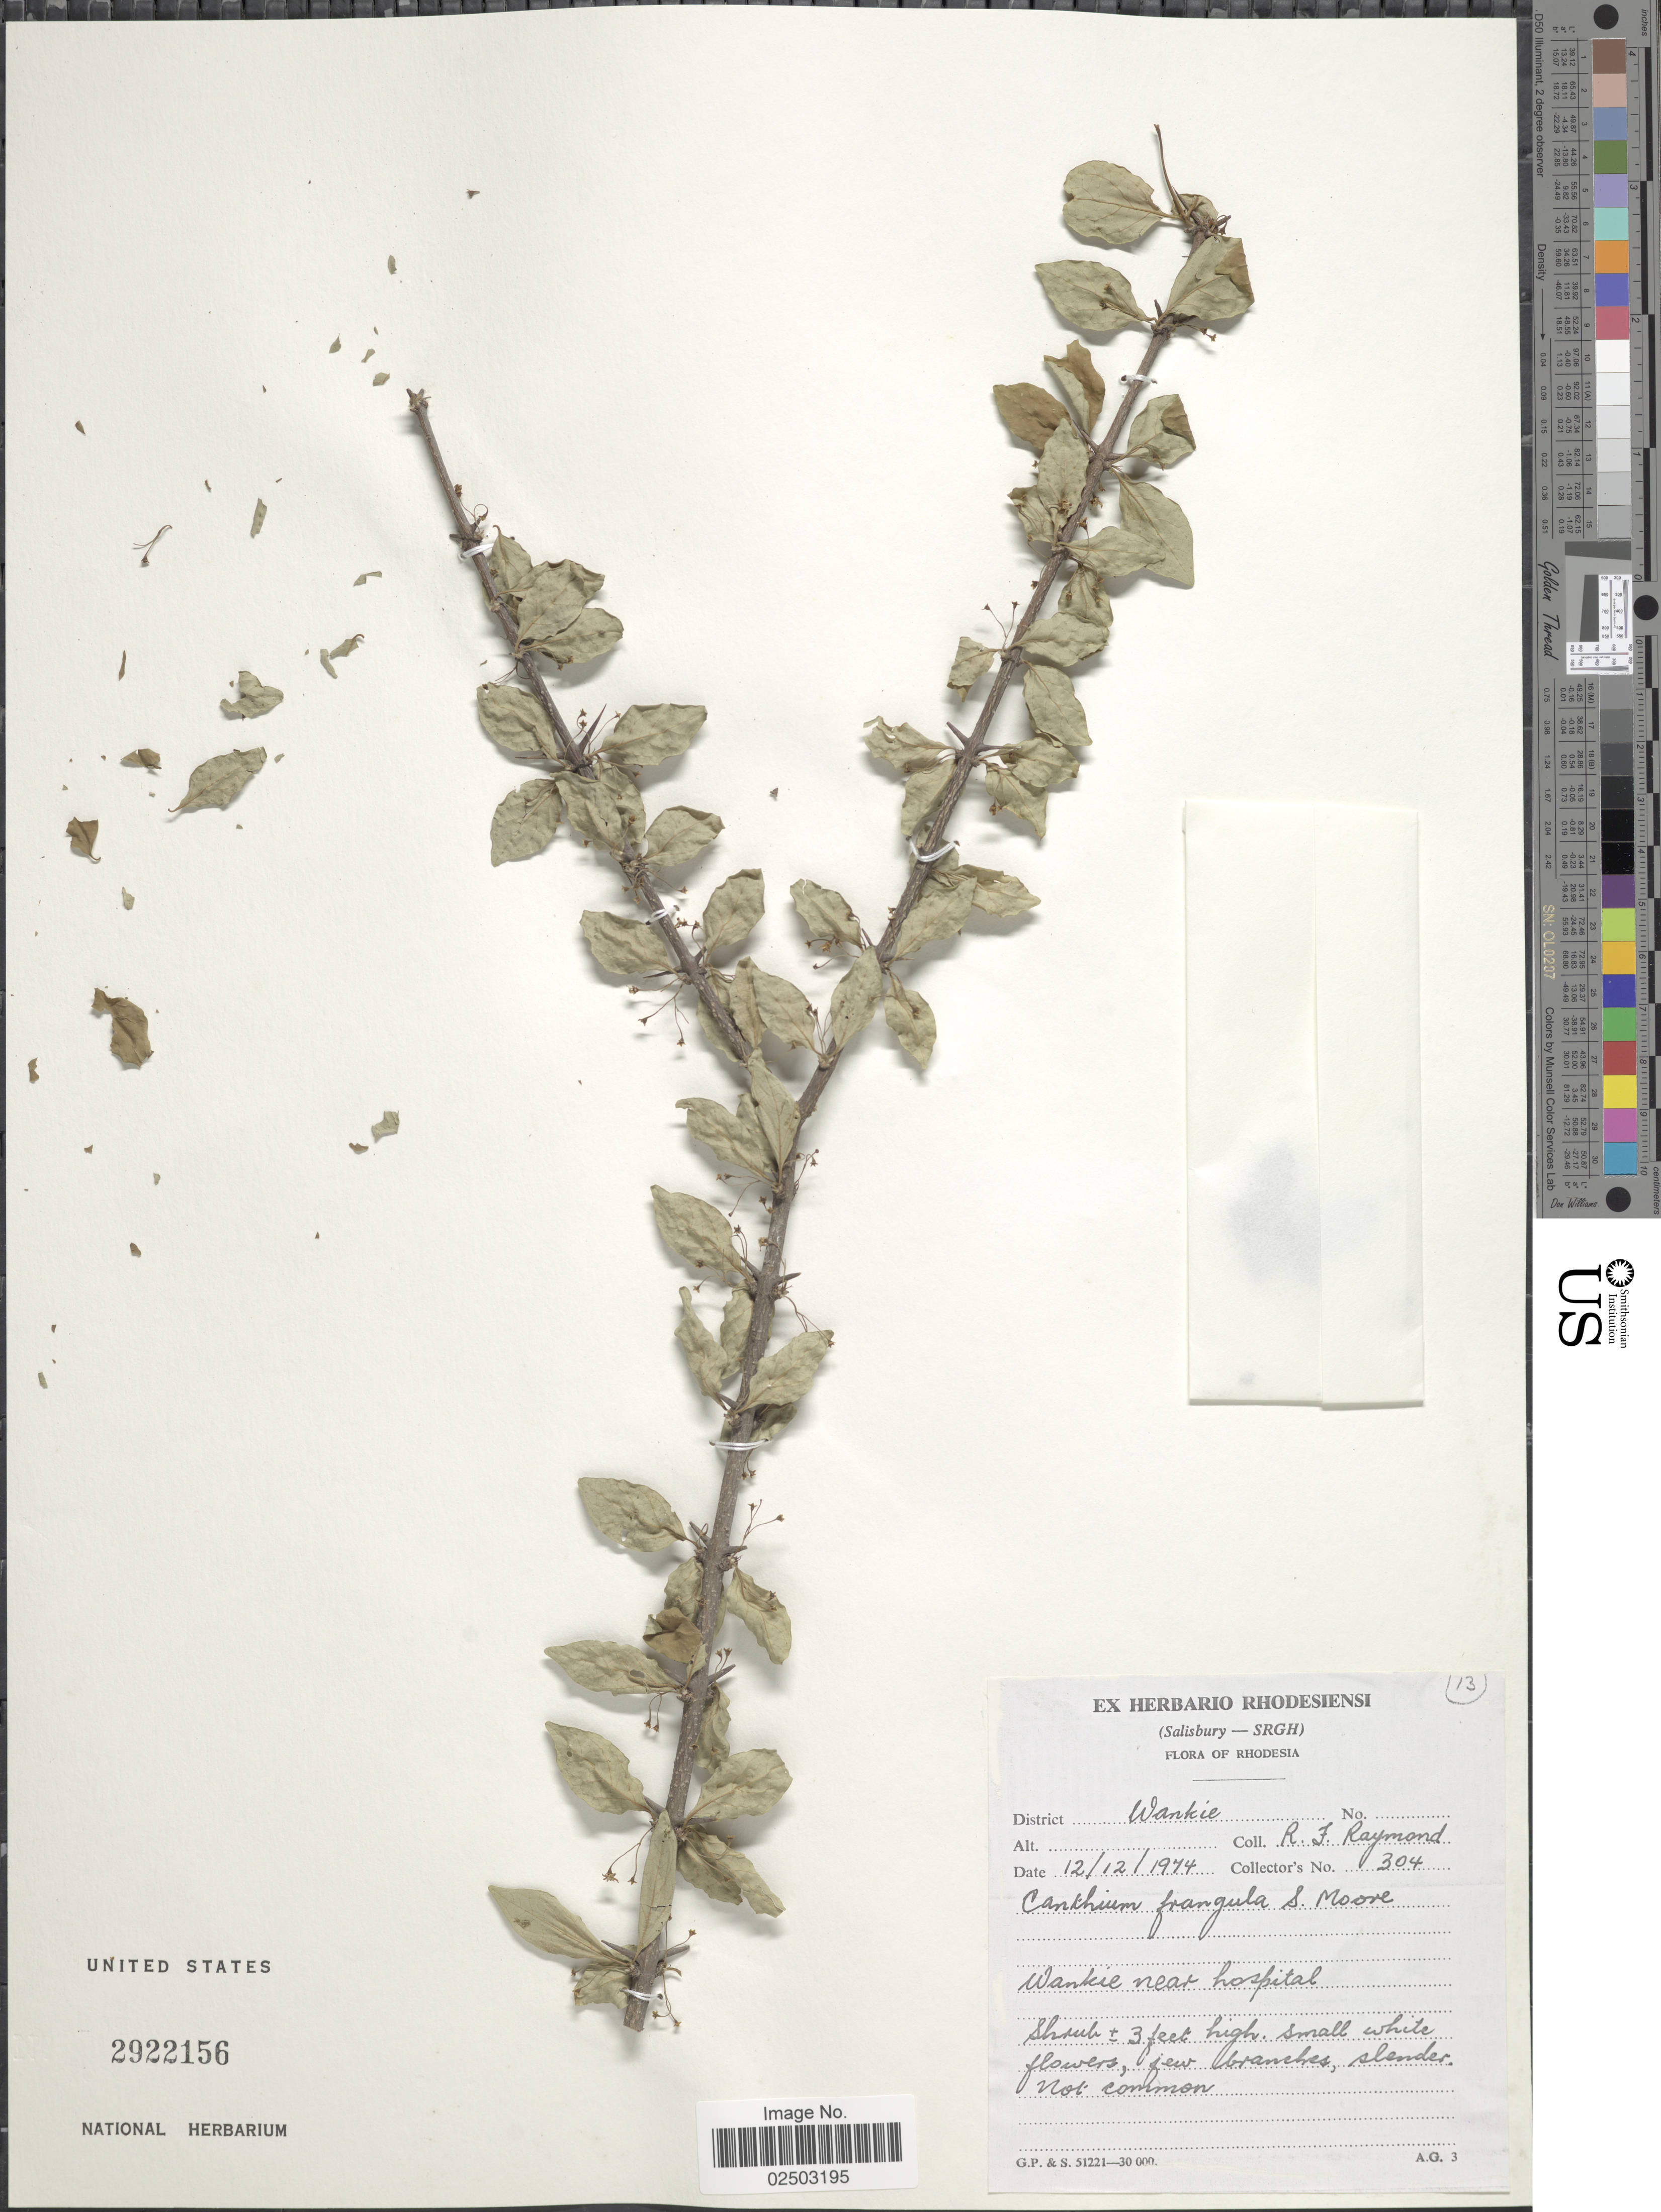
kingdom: Plantae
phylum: Tracheophyta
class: Magnoliopsida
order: Gentianales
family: Rubiaceae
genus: Canthium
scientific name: Canthium frangula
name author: S. Moore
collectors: R. Raymond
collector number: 304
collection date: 1974-12-12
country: Zimbabwe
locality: Rhodesia, District Wankie near hospital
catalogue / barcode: US 2922156